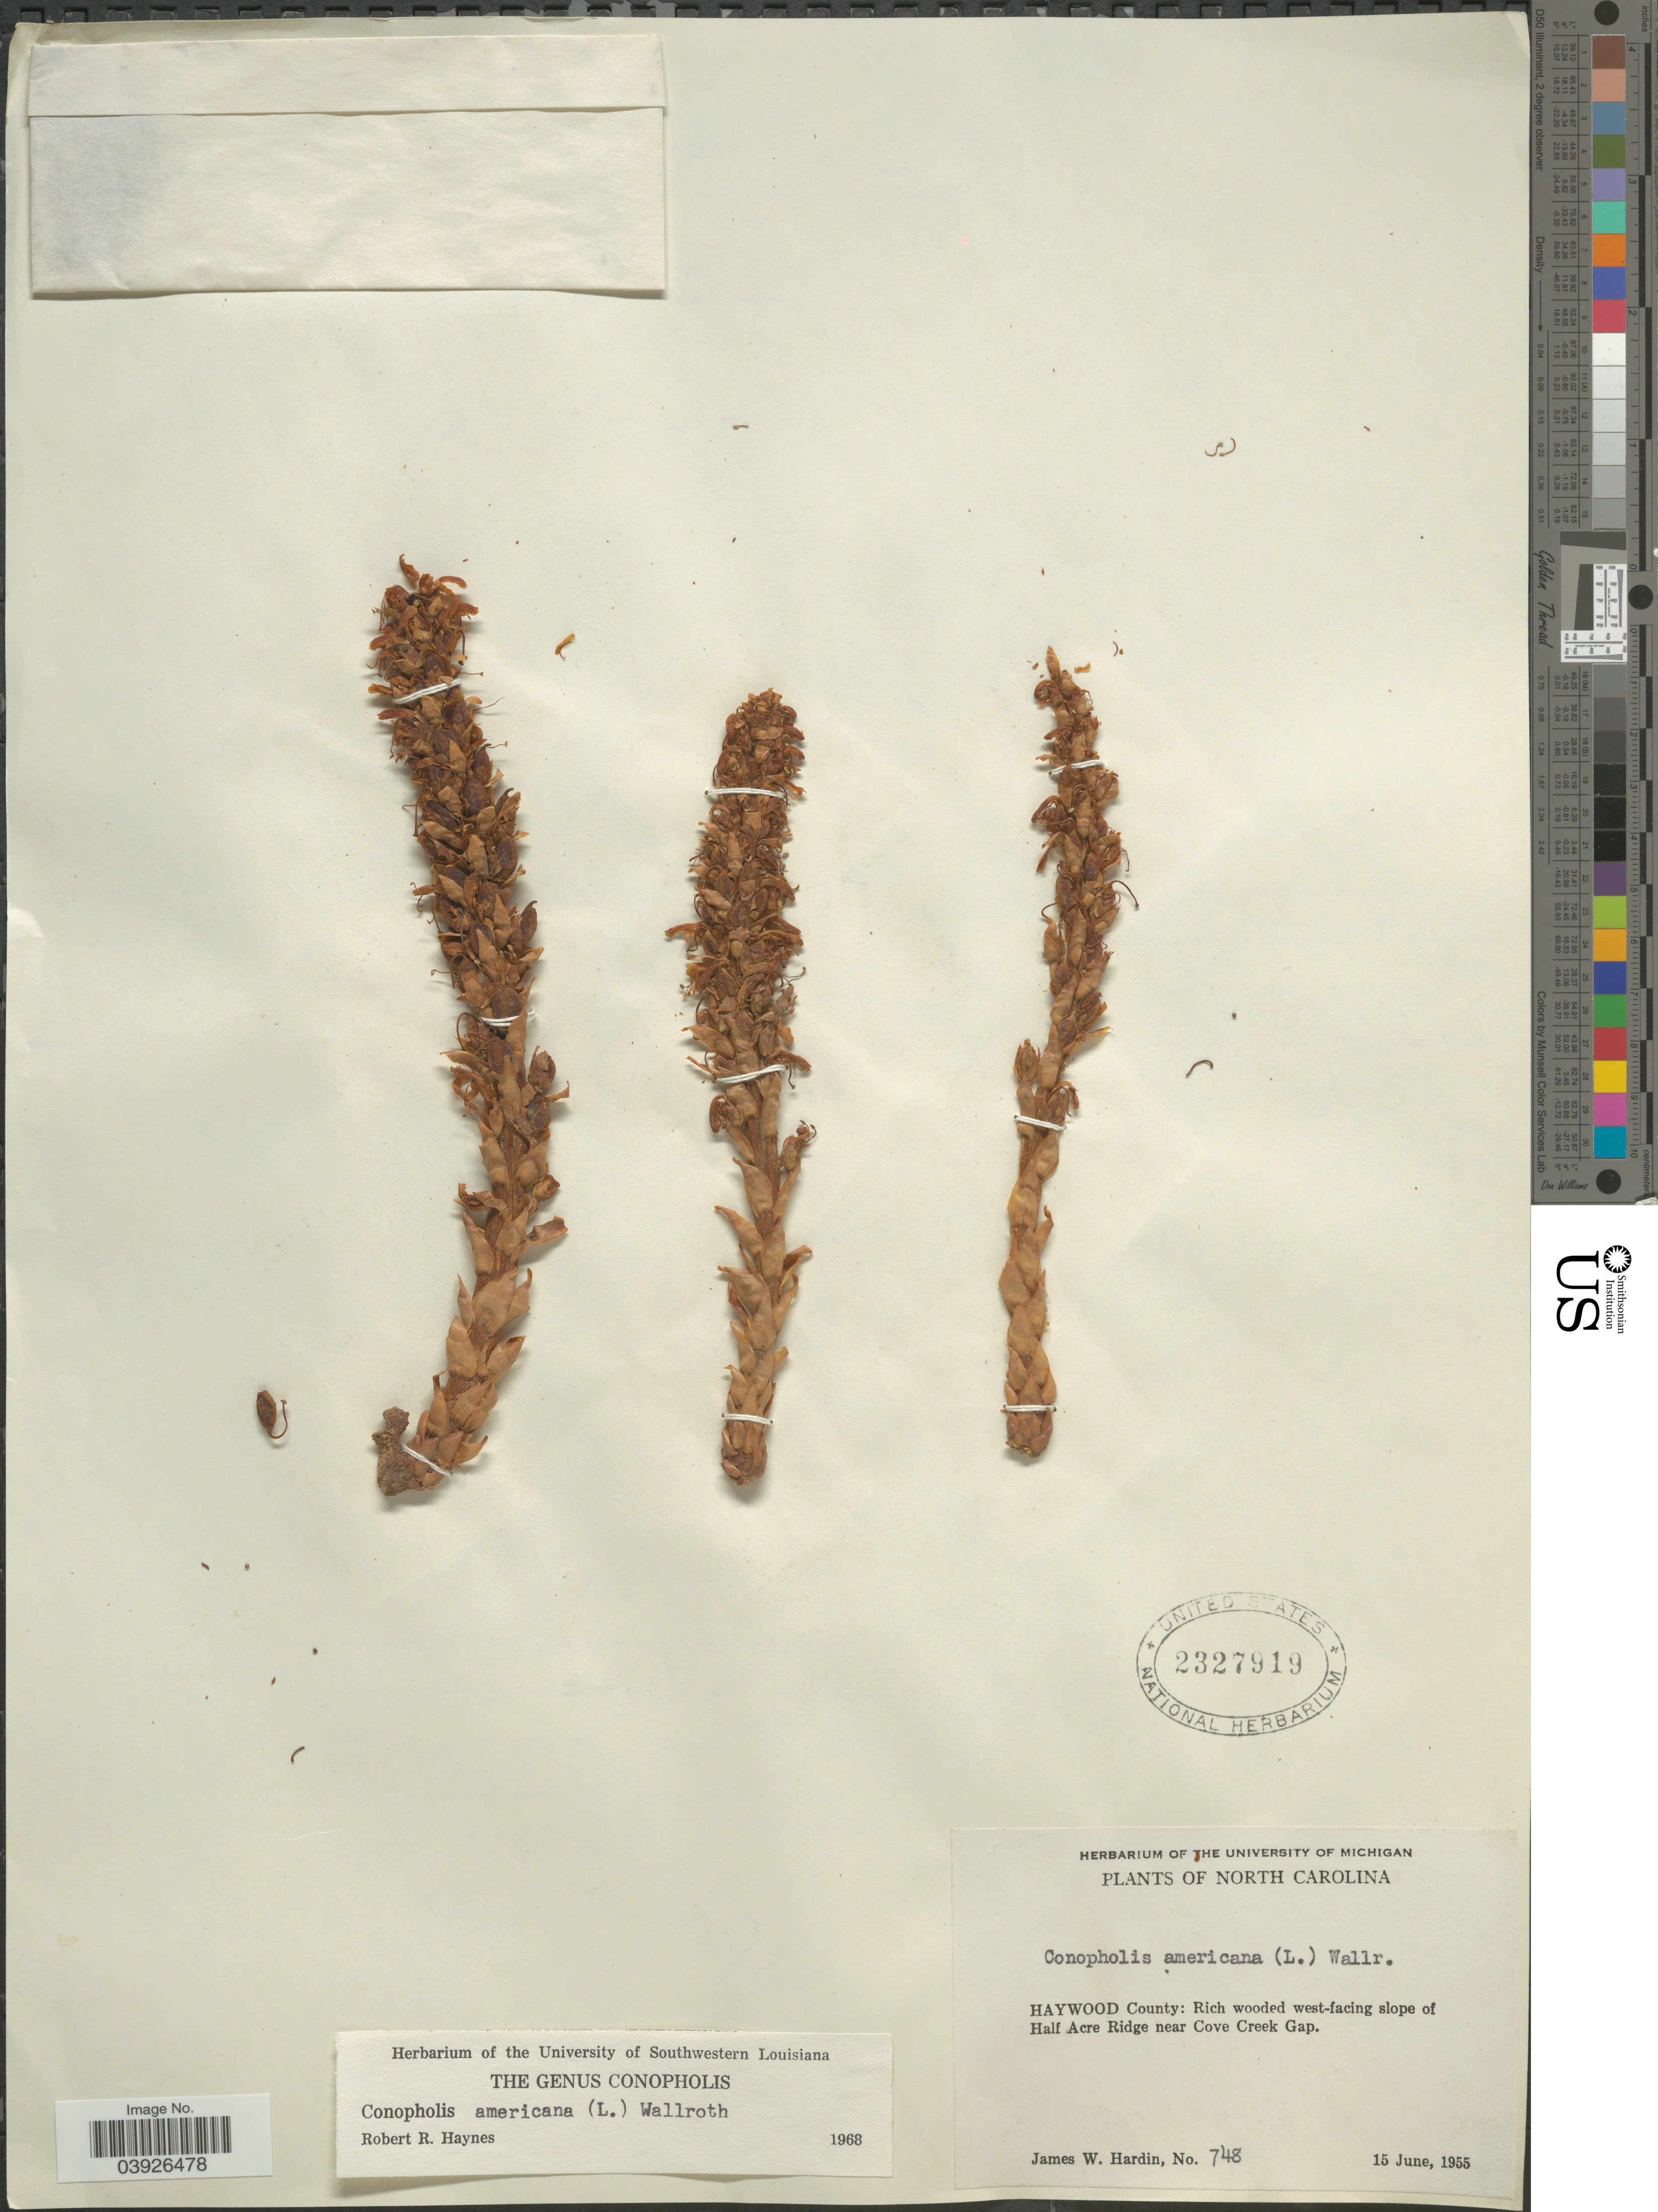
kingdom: Plantae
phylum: Tracheophyta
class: Magnoliopsida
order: Lamiales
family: Orobanchaceae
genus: Conopholis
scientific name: Conopholis americana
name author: (L. f.) Wallr.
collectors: J. W. Hardin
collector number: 748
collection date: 1955-06-15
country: United States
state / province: North Carolina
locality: Haywood County: Rich wooded west-facing slope of Half Acre Ridge near Cove Creek Gap.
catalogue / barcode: US 2327919